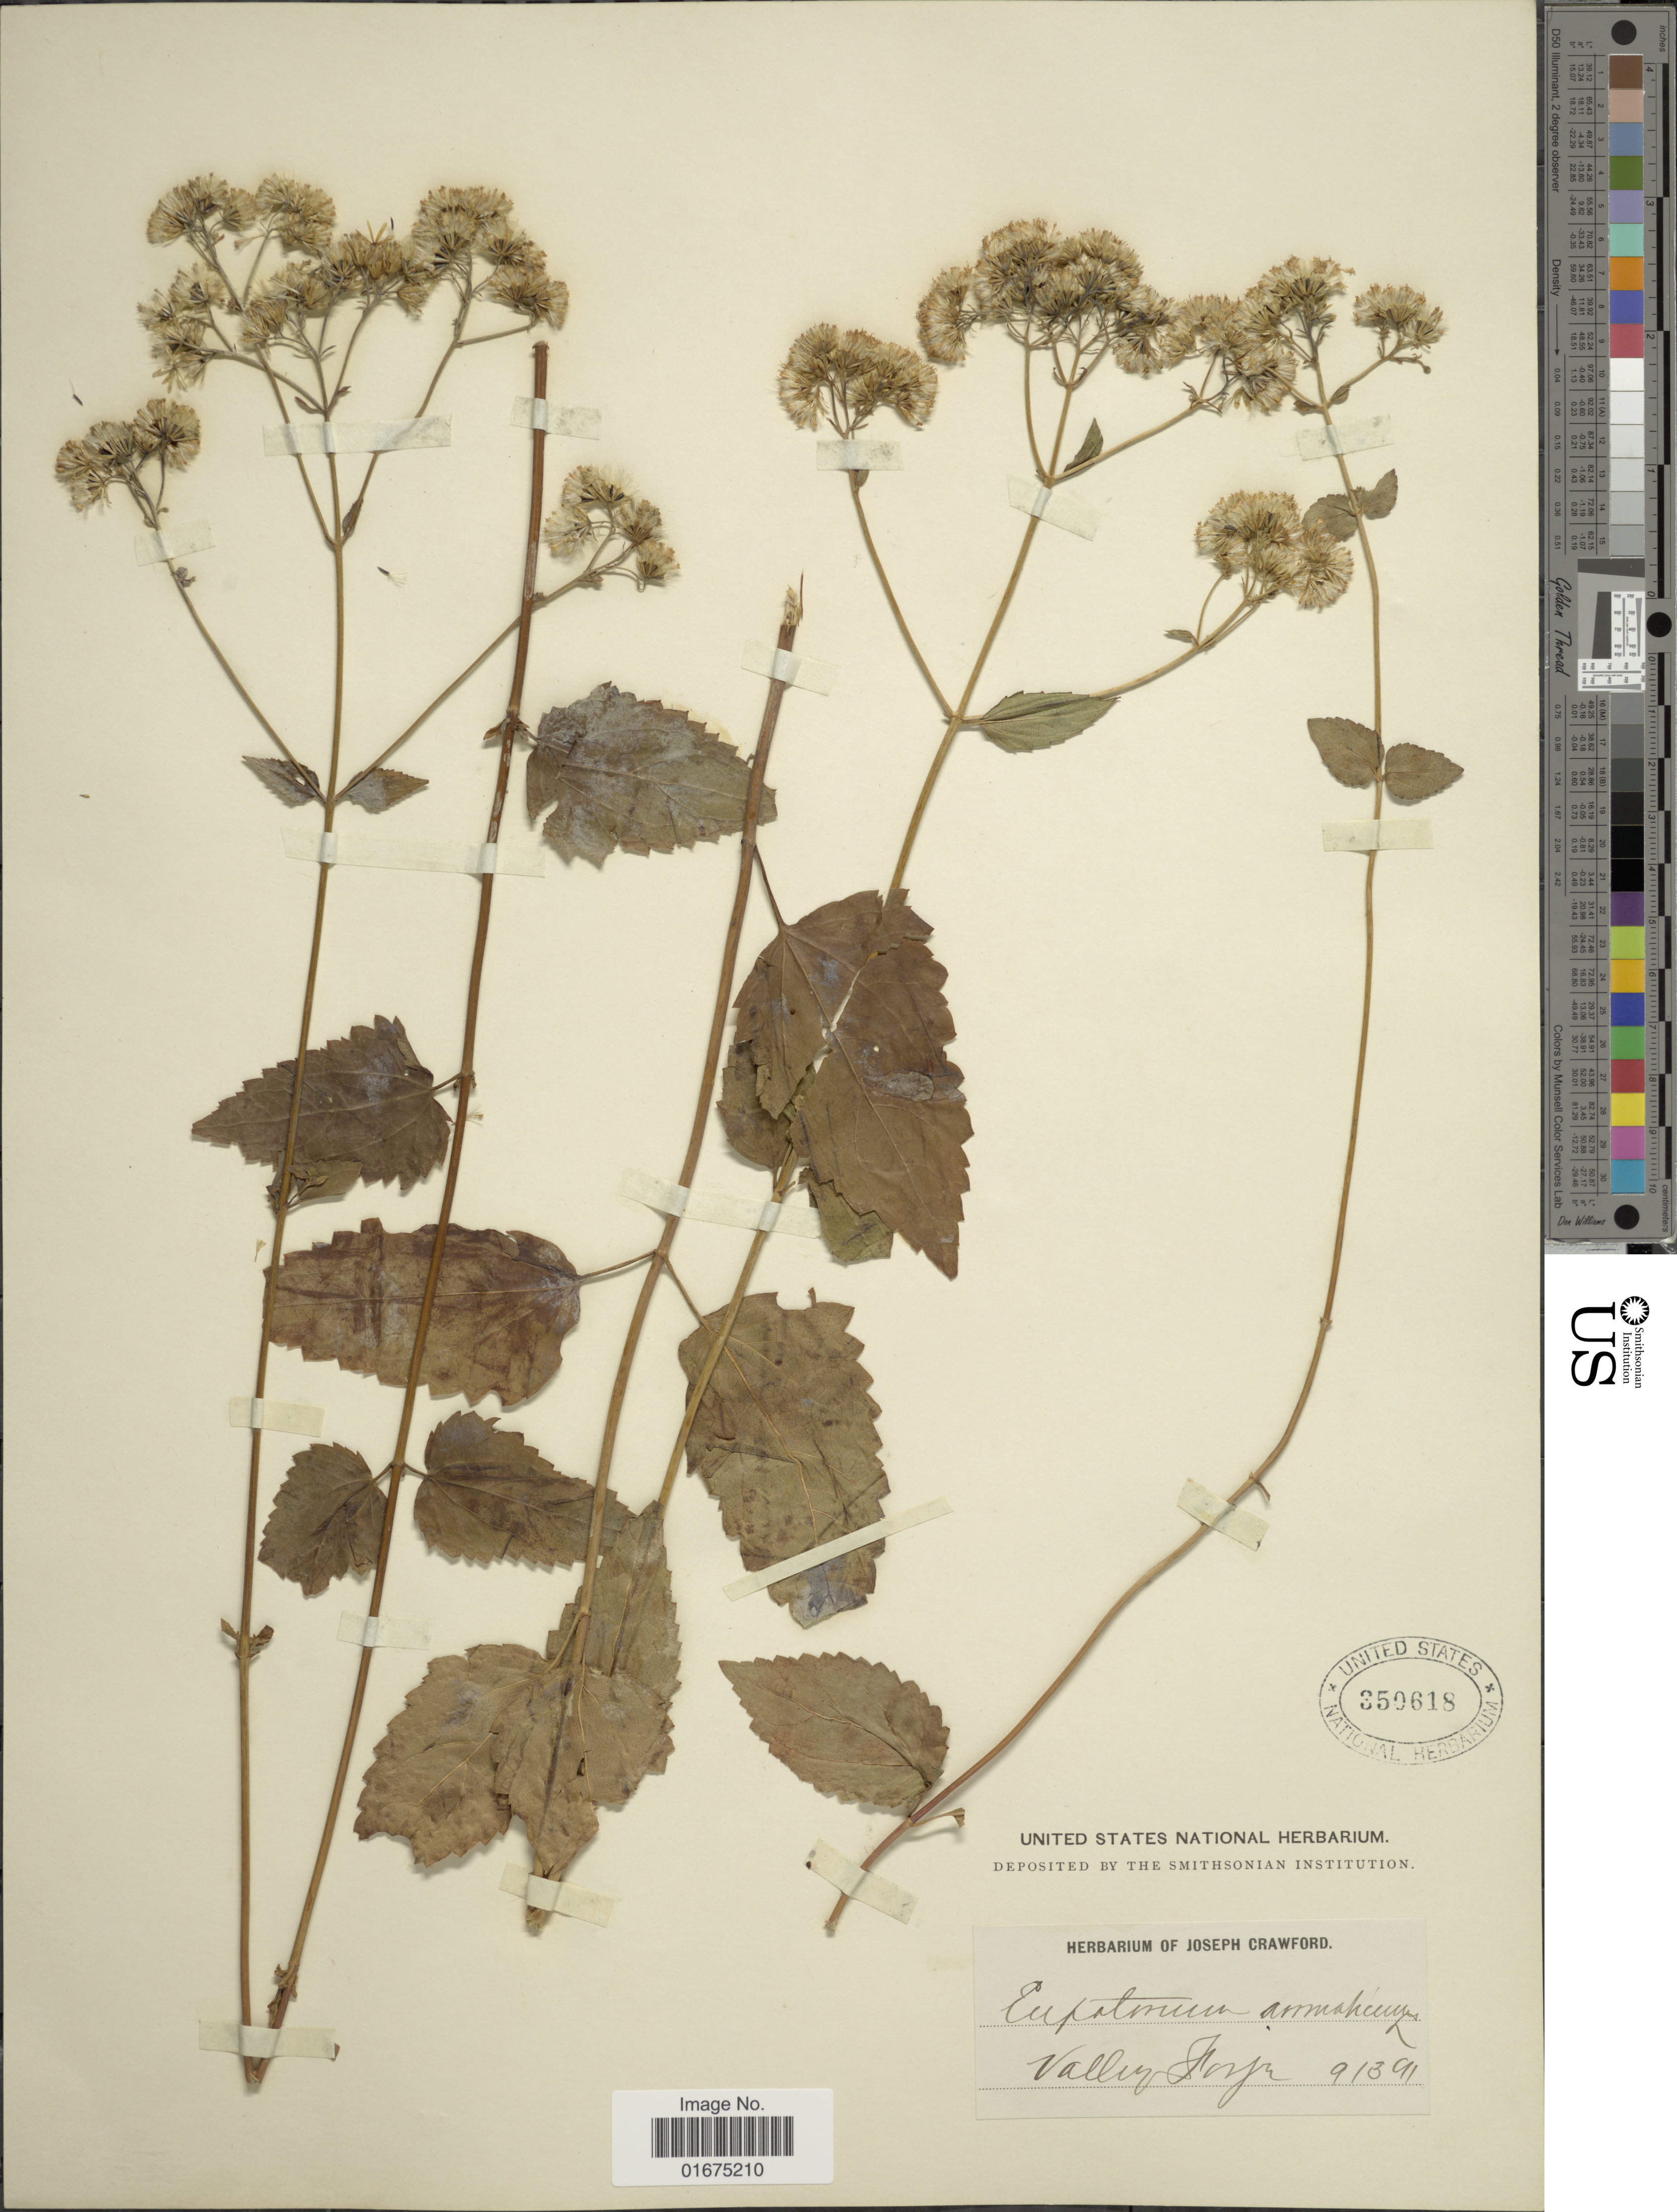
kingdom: Plantae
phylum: Tracheophyta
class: Magnoliopsida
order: Asterales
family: Asteraceae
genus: Ageratina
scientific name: Ageratina aromatica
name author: (L.) Spach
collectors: ex herb. Joseph Crawford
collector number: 91391*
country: United States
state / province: Pennsylvania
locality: Valley Forja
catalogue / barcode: US 3509618